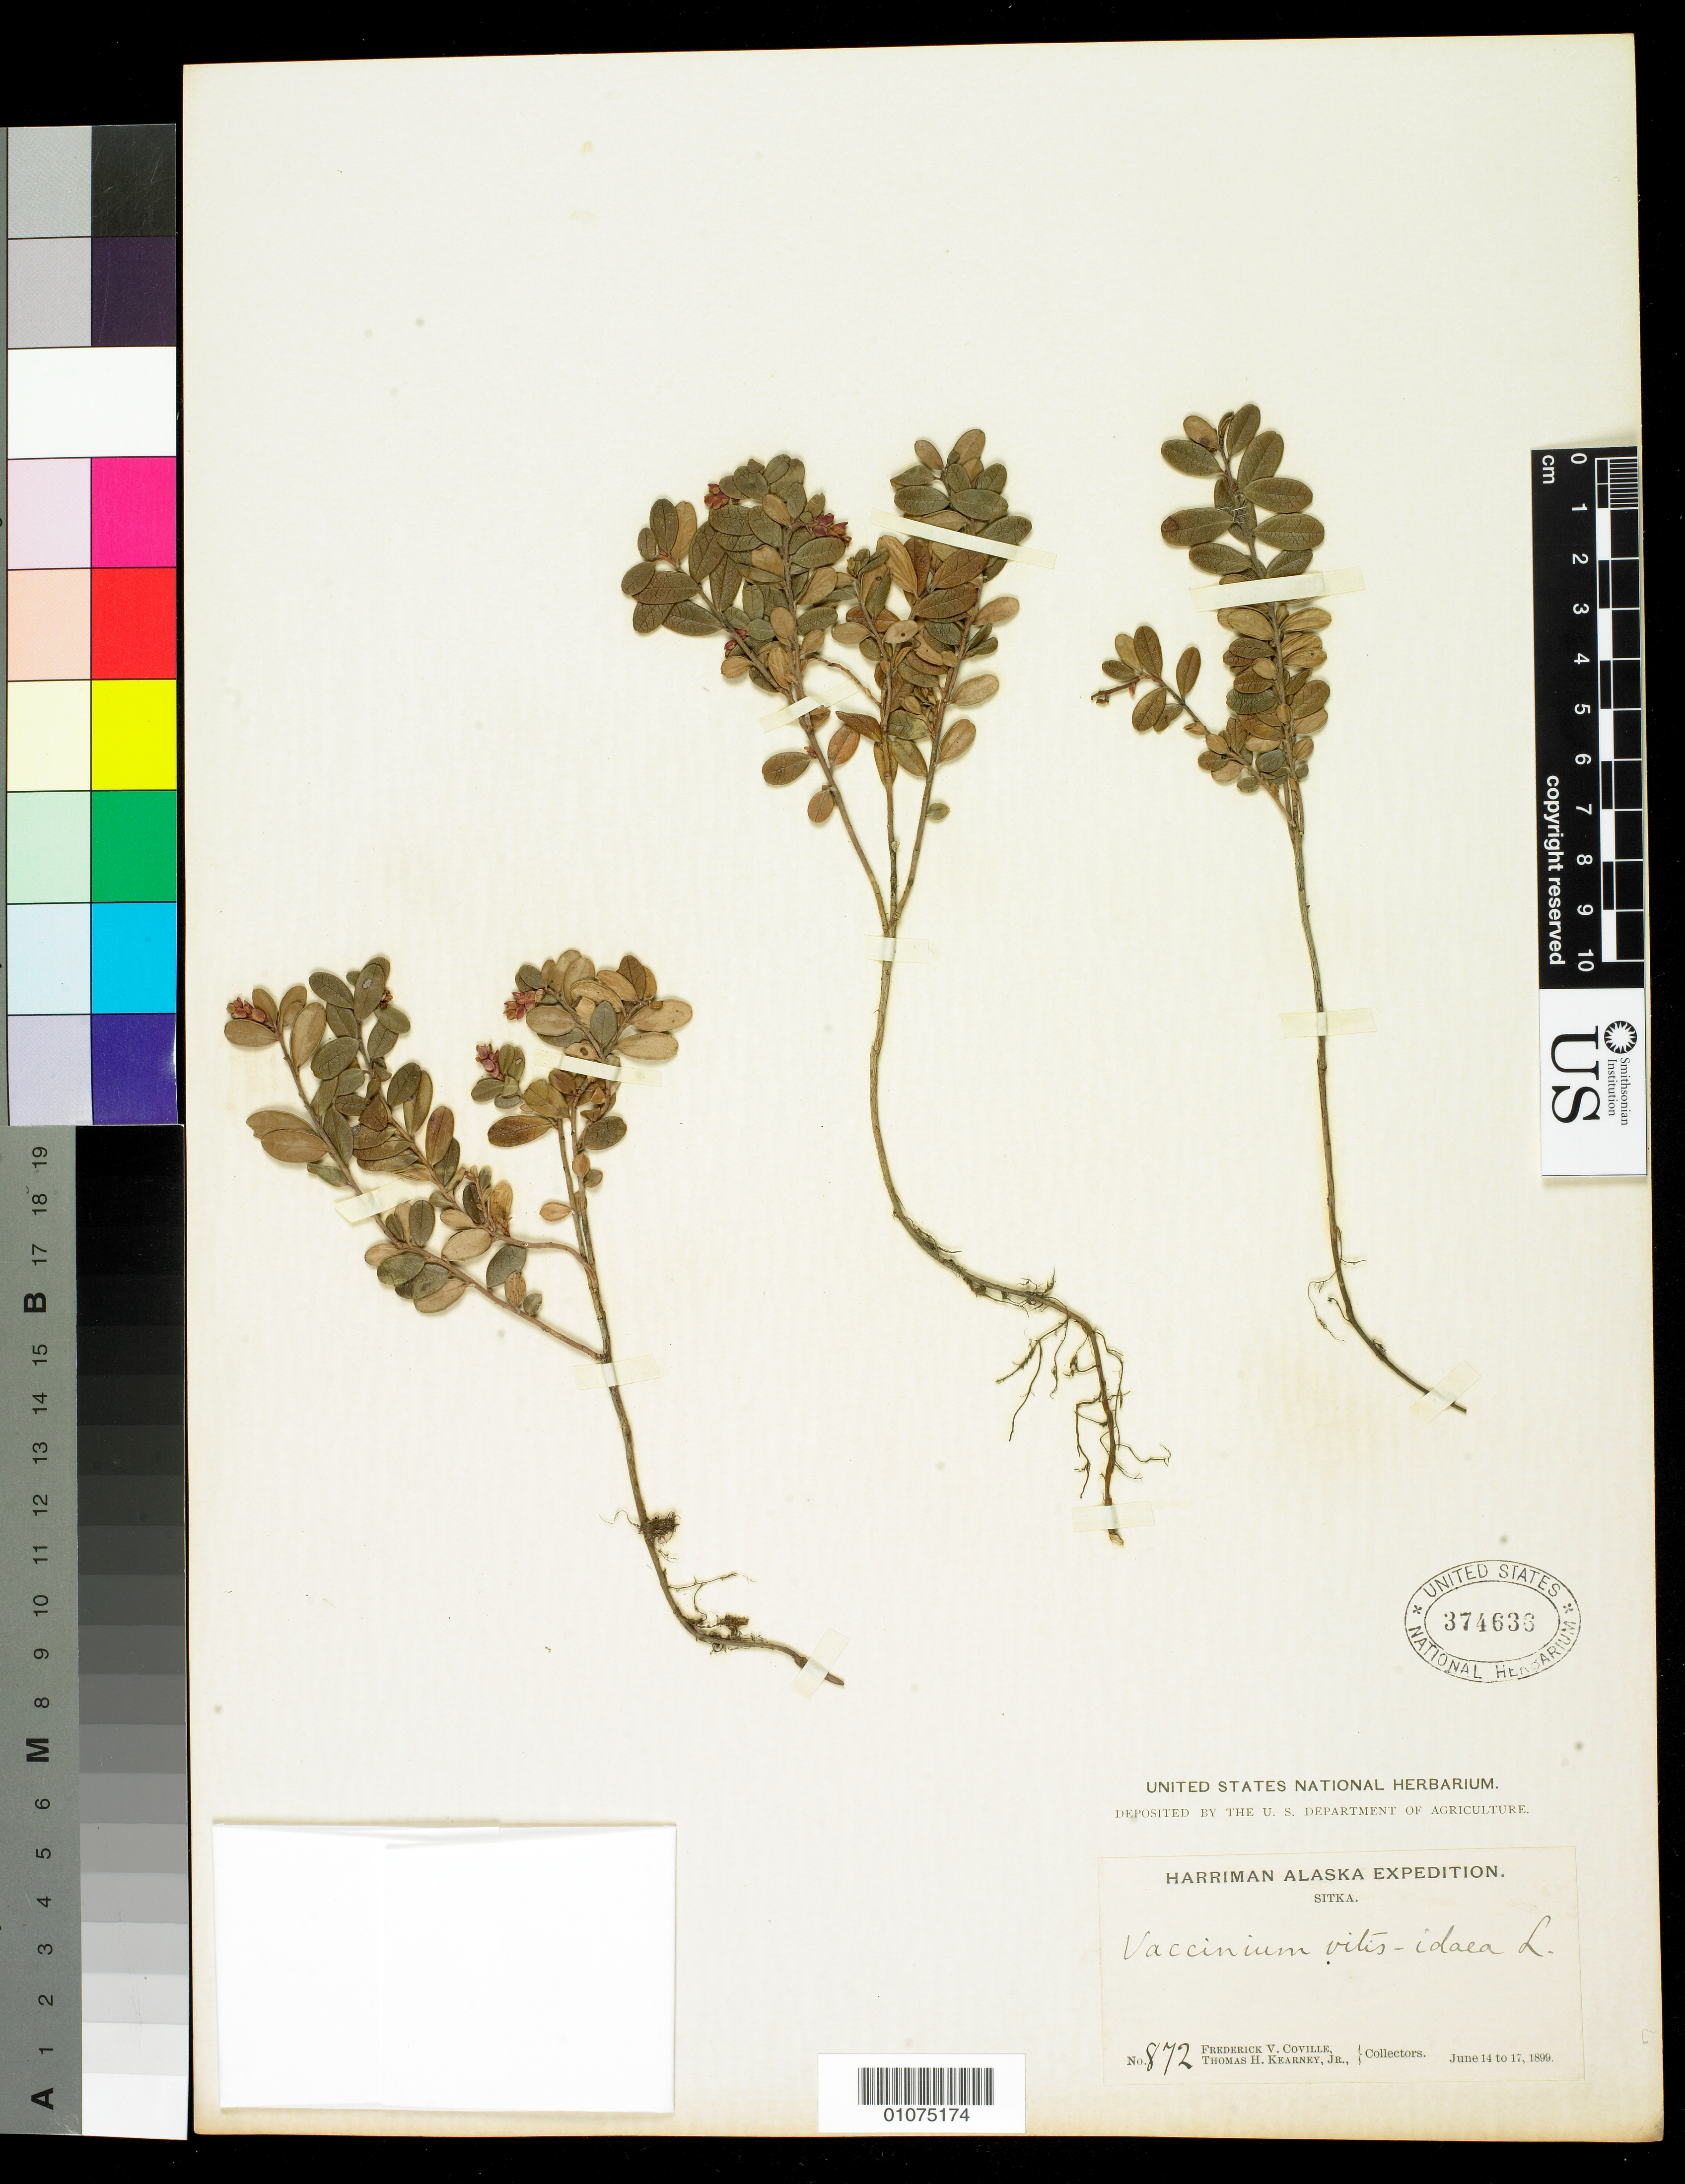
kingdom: Plantae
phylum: Tracheophyta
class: Magnoliopsida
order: Ericales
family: Ericaceae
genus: Vaccinium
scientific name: Vaccinium vitis-idaea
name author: L.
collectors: F. V. Coville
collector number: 872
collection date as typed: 14 Jun 1899 to 17 Jun 1899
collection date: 1899-06-14/1899-06-17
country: United States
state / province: Alaska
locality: Sitka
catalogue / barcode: US 374633